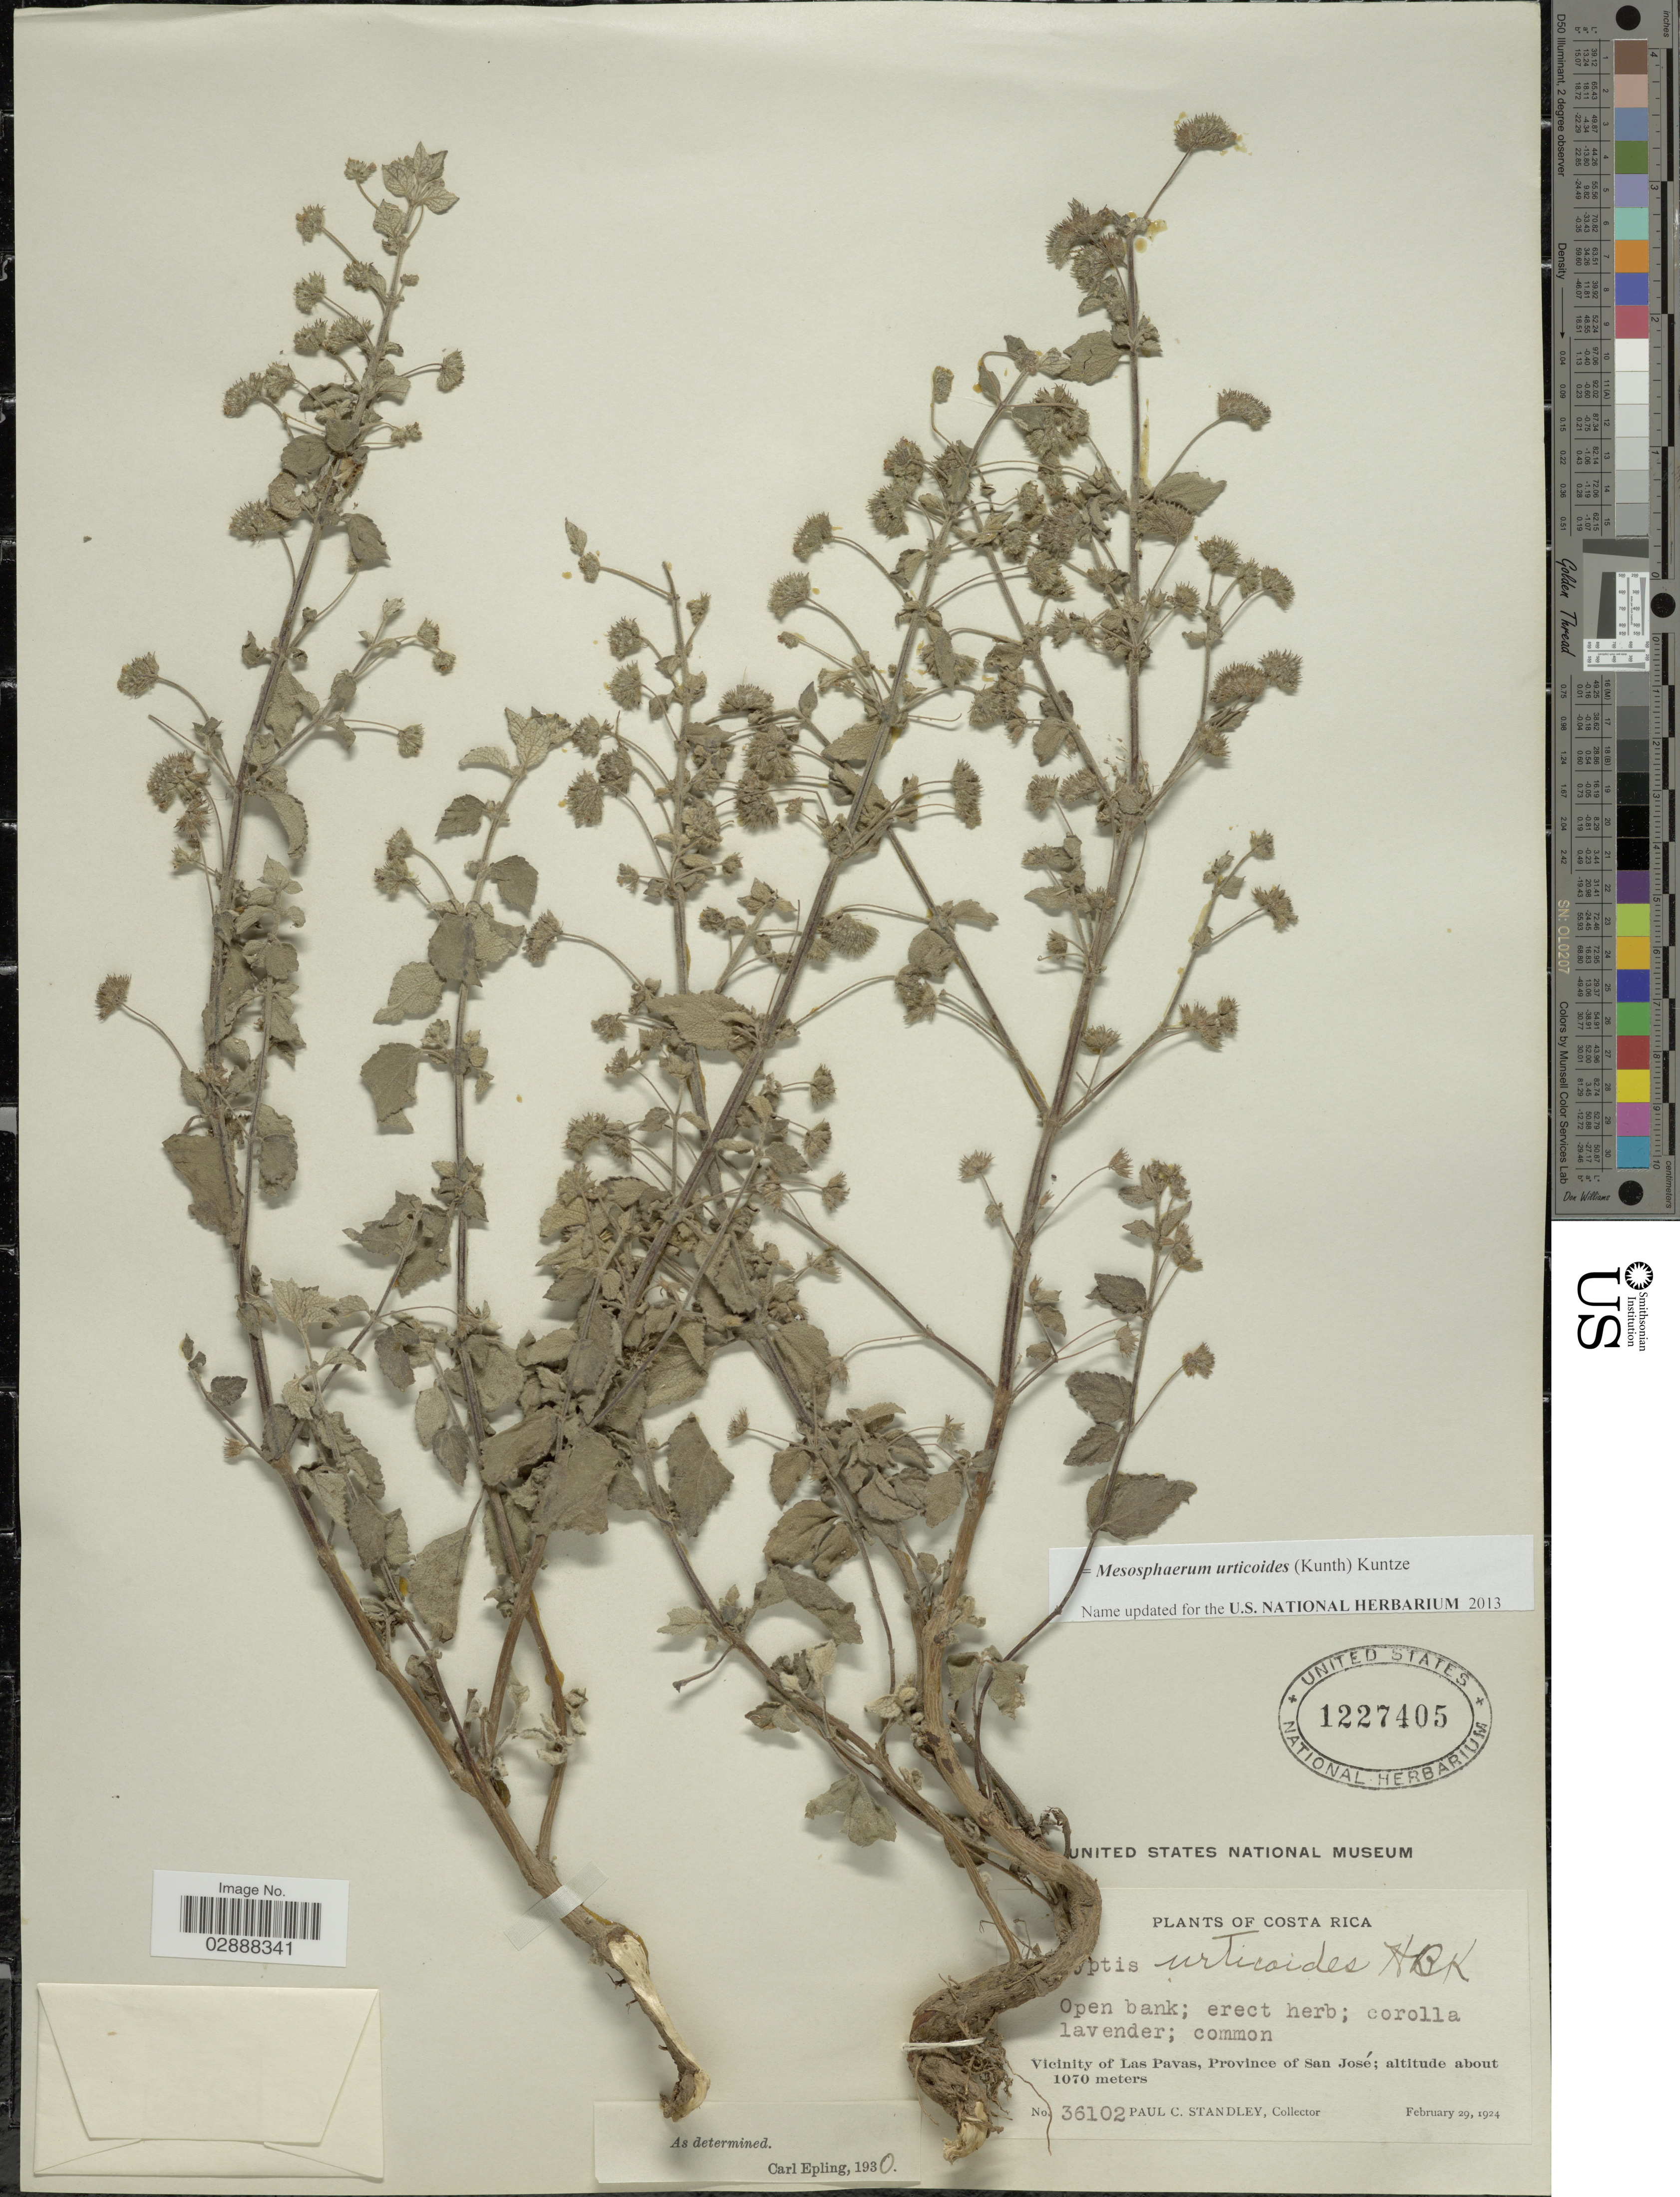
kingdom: Plantae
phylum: Tracheophyta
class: Magnoliopsida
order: Lamiales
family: Lamiaceae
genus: Mesosphaerum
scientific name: Mesosphaerum urticoides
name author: (Kunth) Kuntze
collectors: P. C. Standley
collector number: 36102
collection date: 1924-02-29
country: Costa Rica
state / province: San José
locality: Vicinity of Las Pavas.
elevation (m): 1070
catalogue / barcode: US 1227405